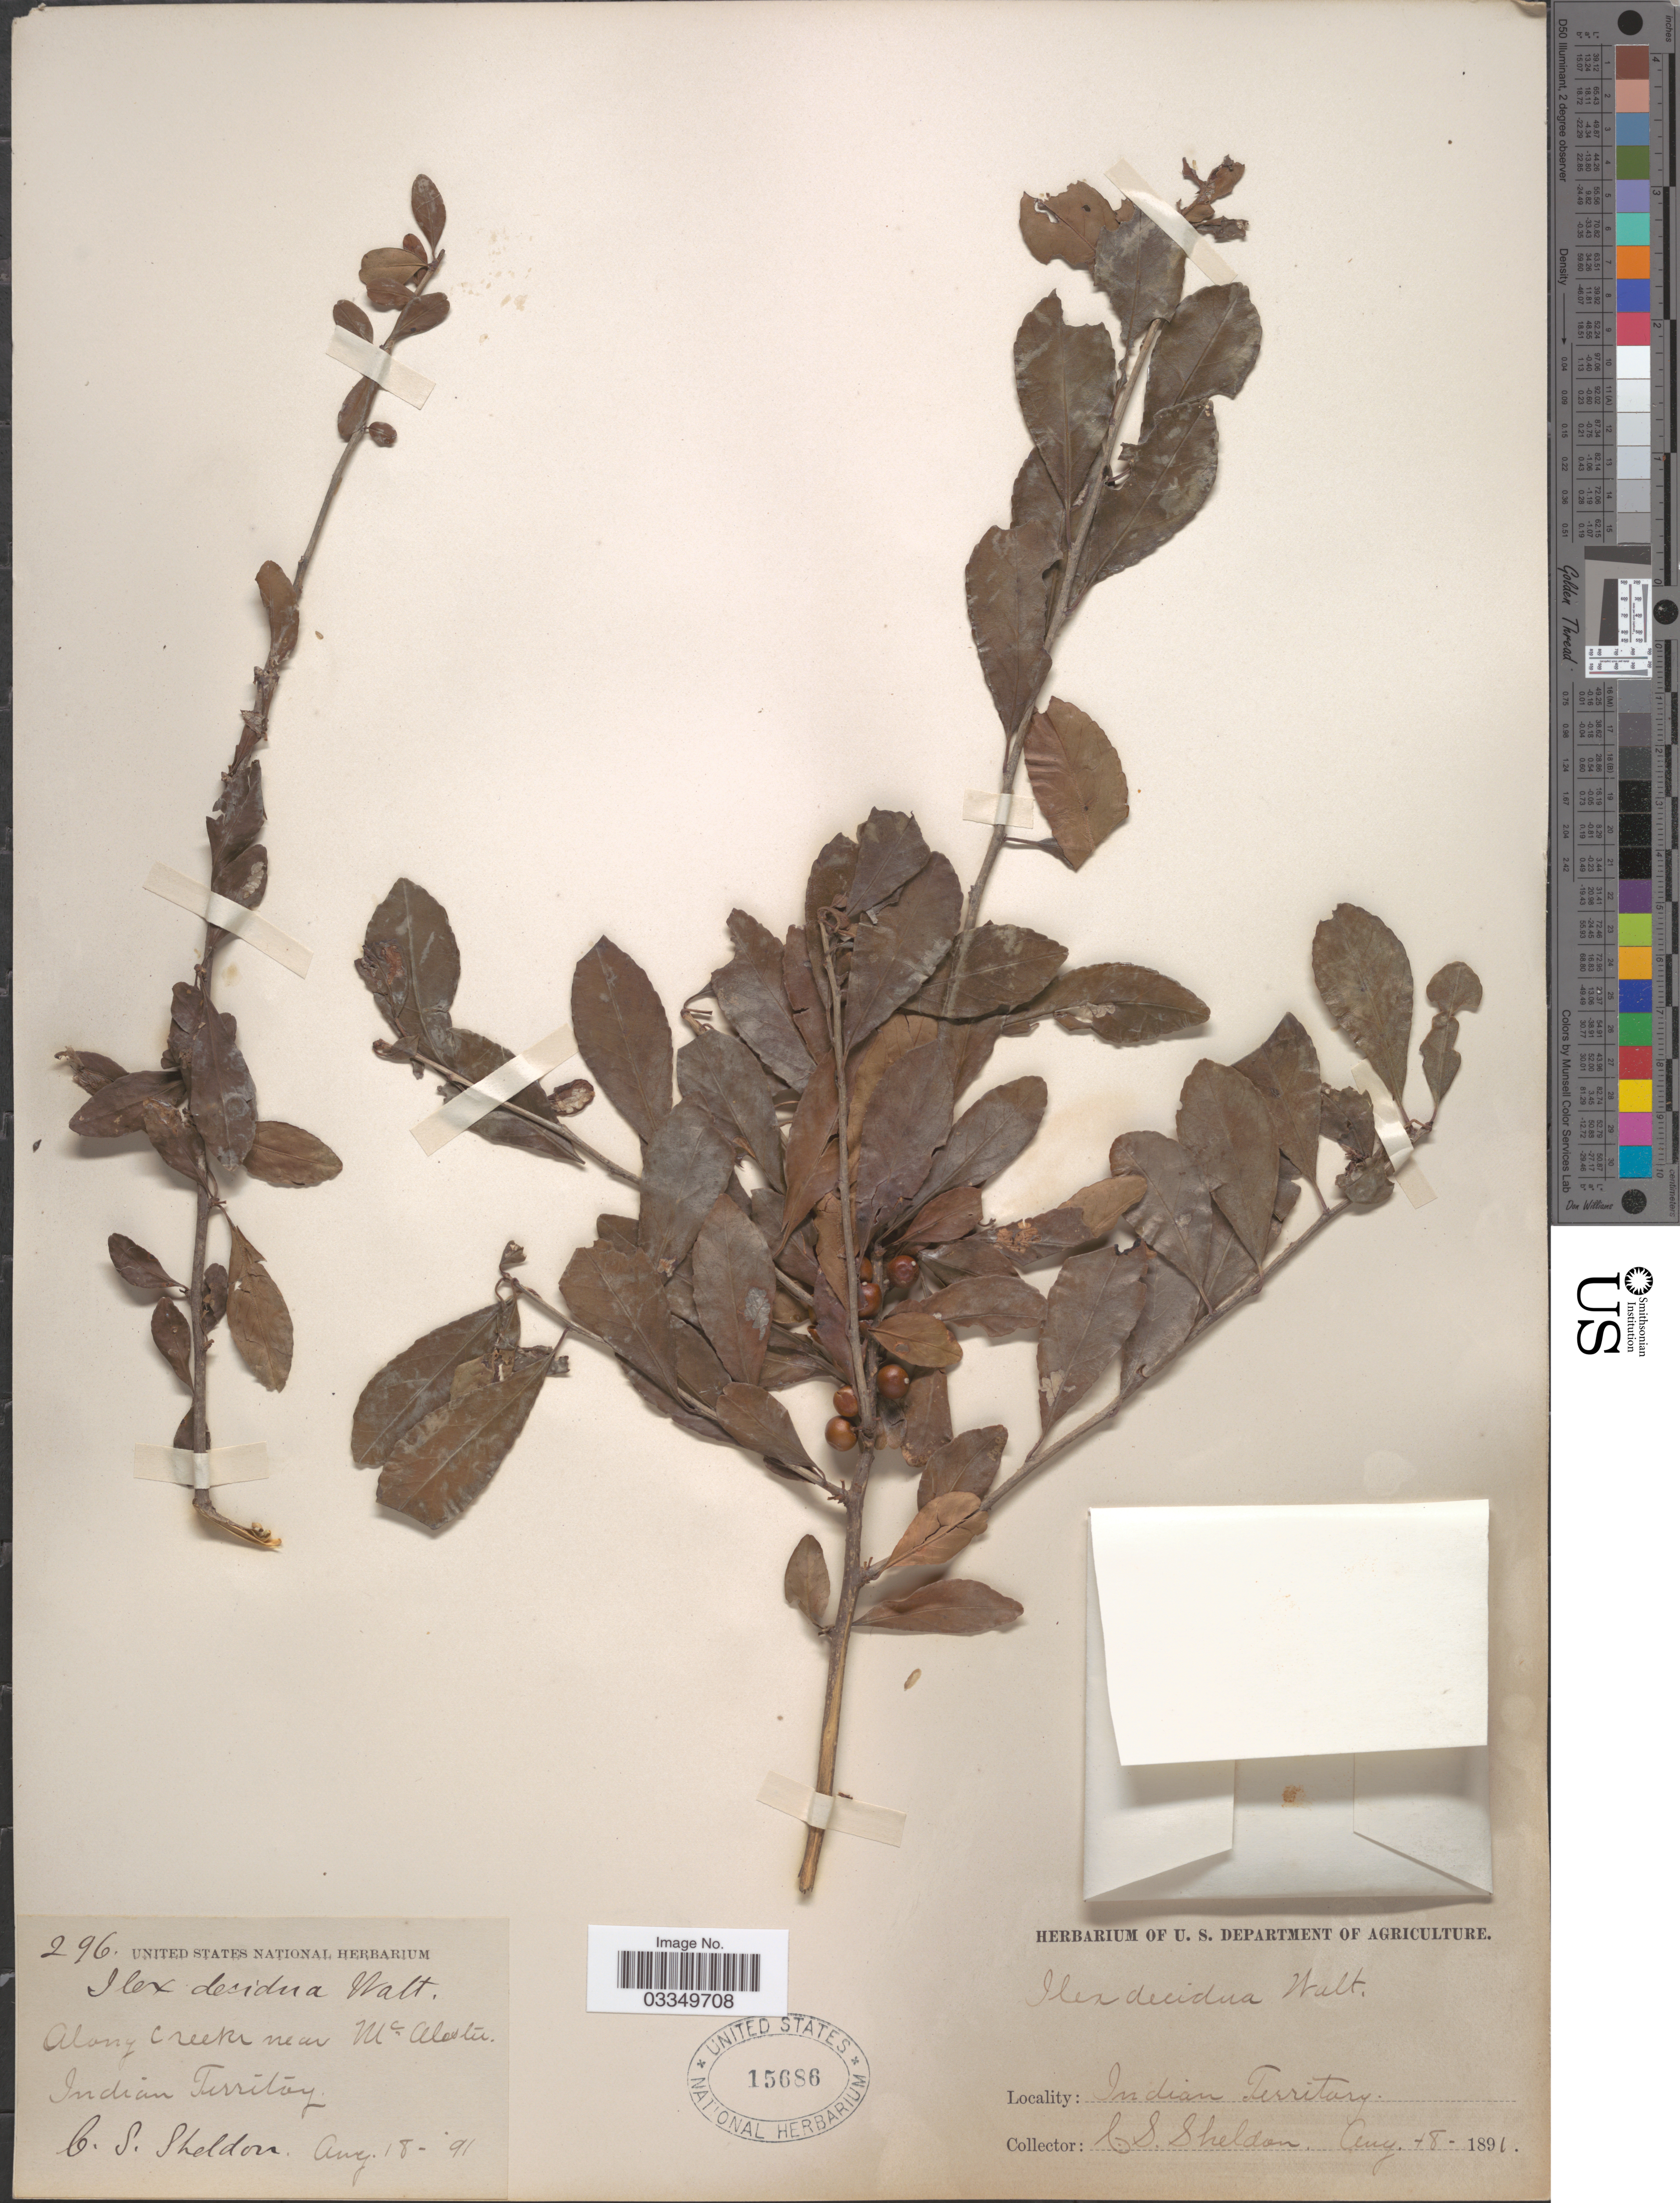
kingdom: Plantae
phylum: Tracheophyta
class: Magnoliopsida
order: Aquifoliales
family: Aquifoliaceae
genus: Ilex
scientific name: Ilex decidua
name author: Walter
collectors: C. S. Sheldon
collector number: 296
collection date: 1891-08-18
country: United States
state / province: Oklahoma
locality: Along creeks near McAlester. Indian Territory.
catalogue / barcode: US 15686